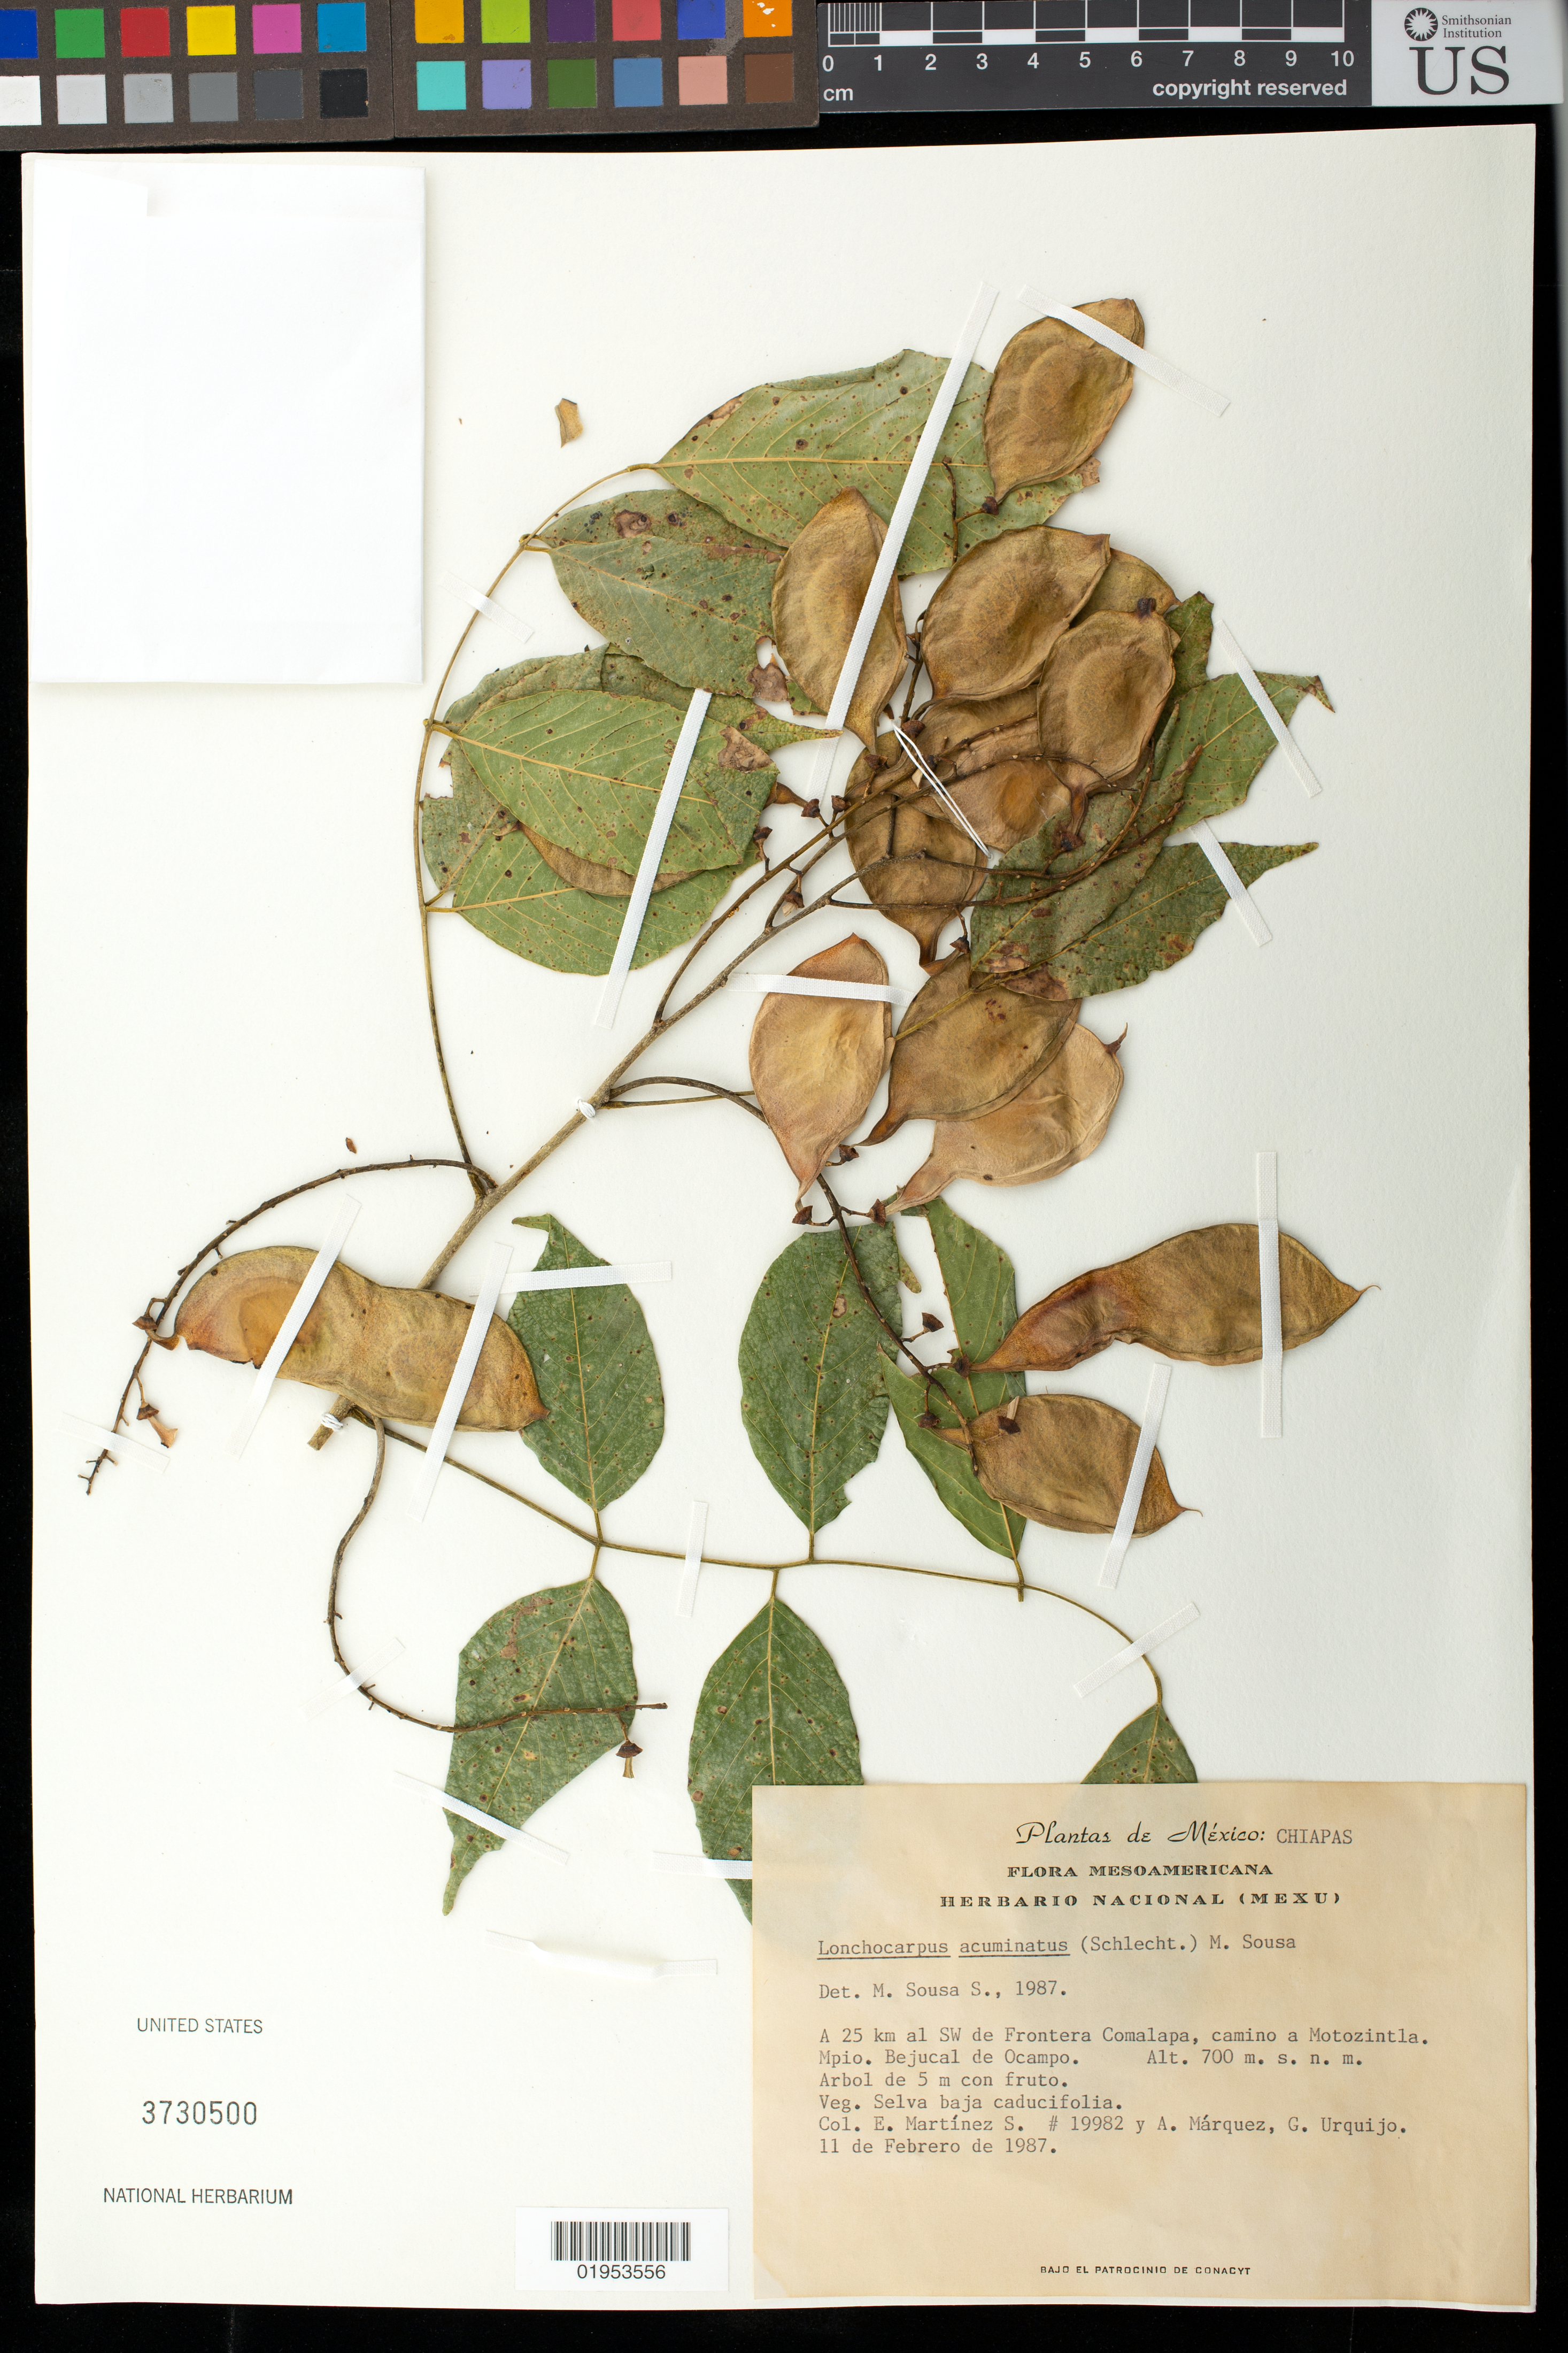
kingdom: Plantae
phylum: Tracheophyta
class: Magnoliopsida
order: Fabales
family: Fabaceae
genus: Lonchocarpus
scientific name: Lonchocarpus acuminatus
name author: (Schltdl.) M. Sousa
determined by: Sousa S., Mario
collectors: E. Martínez Soto, A. Márquez & G. Urquijo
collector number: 19982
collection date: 1987-02-11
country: Mexico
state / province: Chiapas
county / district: Bejucal de Ocampo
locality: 25 km al SW de Frontera Comalapa, camino a Motozintla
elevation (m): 700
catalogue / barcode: US 3730500